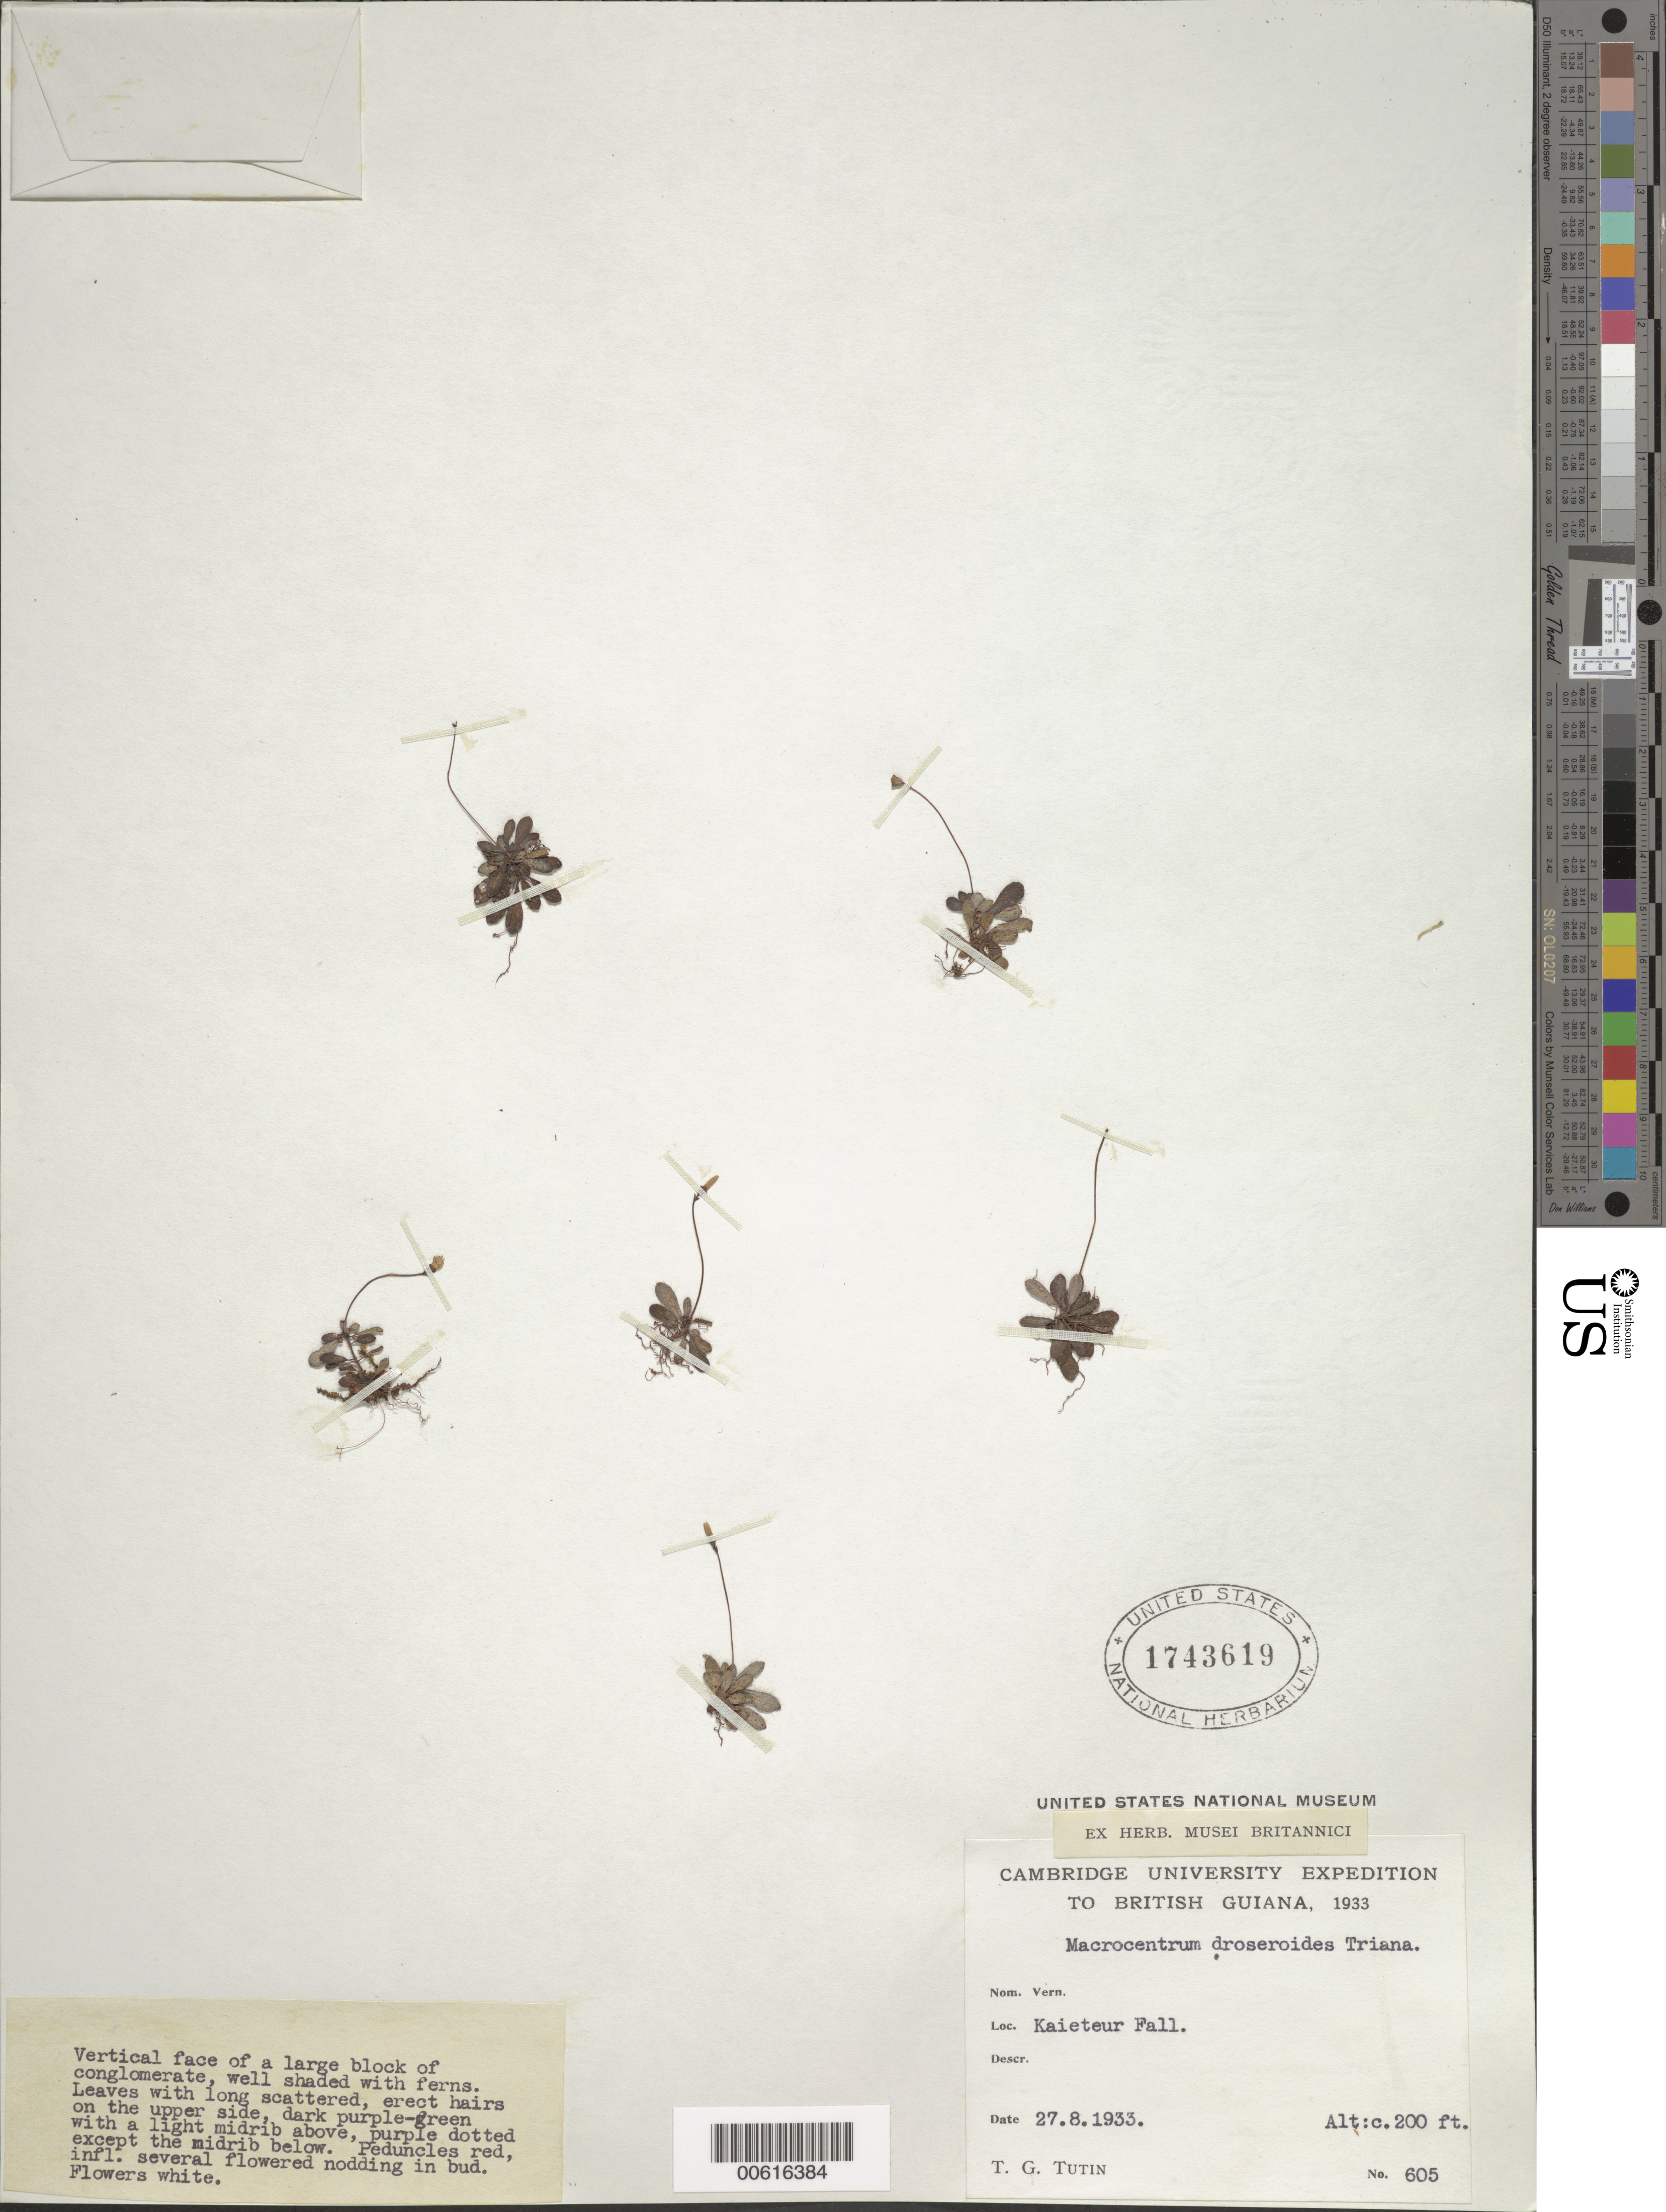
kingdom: Plantae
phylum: Tracheophyta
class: Magnoliopsida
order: Myrtales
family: Melastomataceae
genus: Macrocentrum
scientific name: Macrocentrum droseroides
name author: Triana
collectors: T. G. Tutin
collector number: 605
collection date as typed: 27-Aug-33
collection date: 1933-08-27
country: Guyana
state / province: Potaro-Siparuni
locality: Kaieteur Falls, Potaro R.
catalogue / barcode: US 1743619